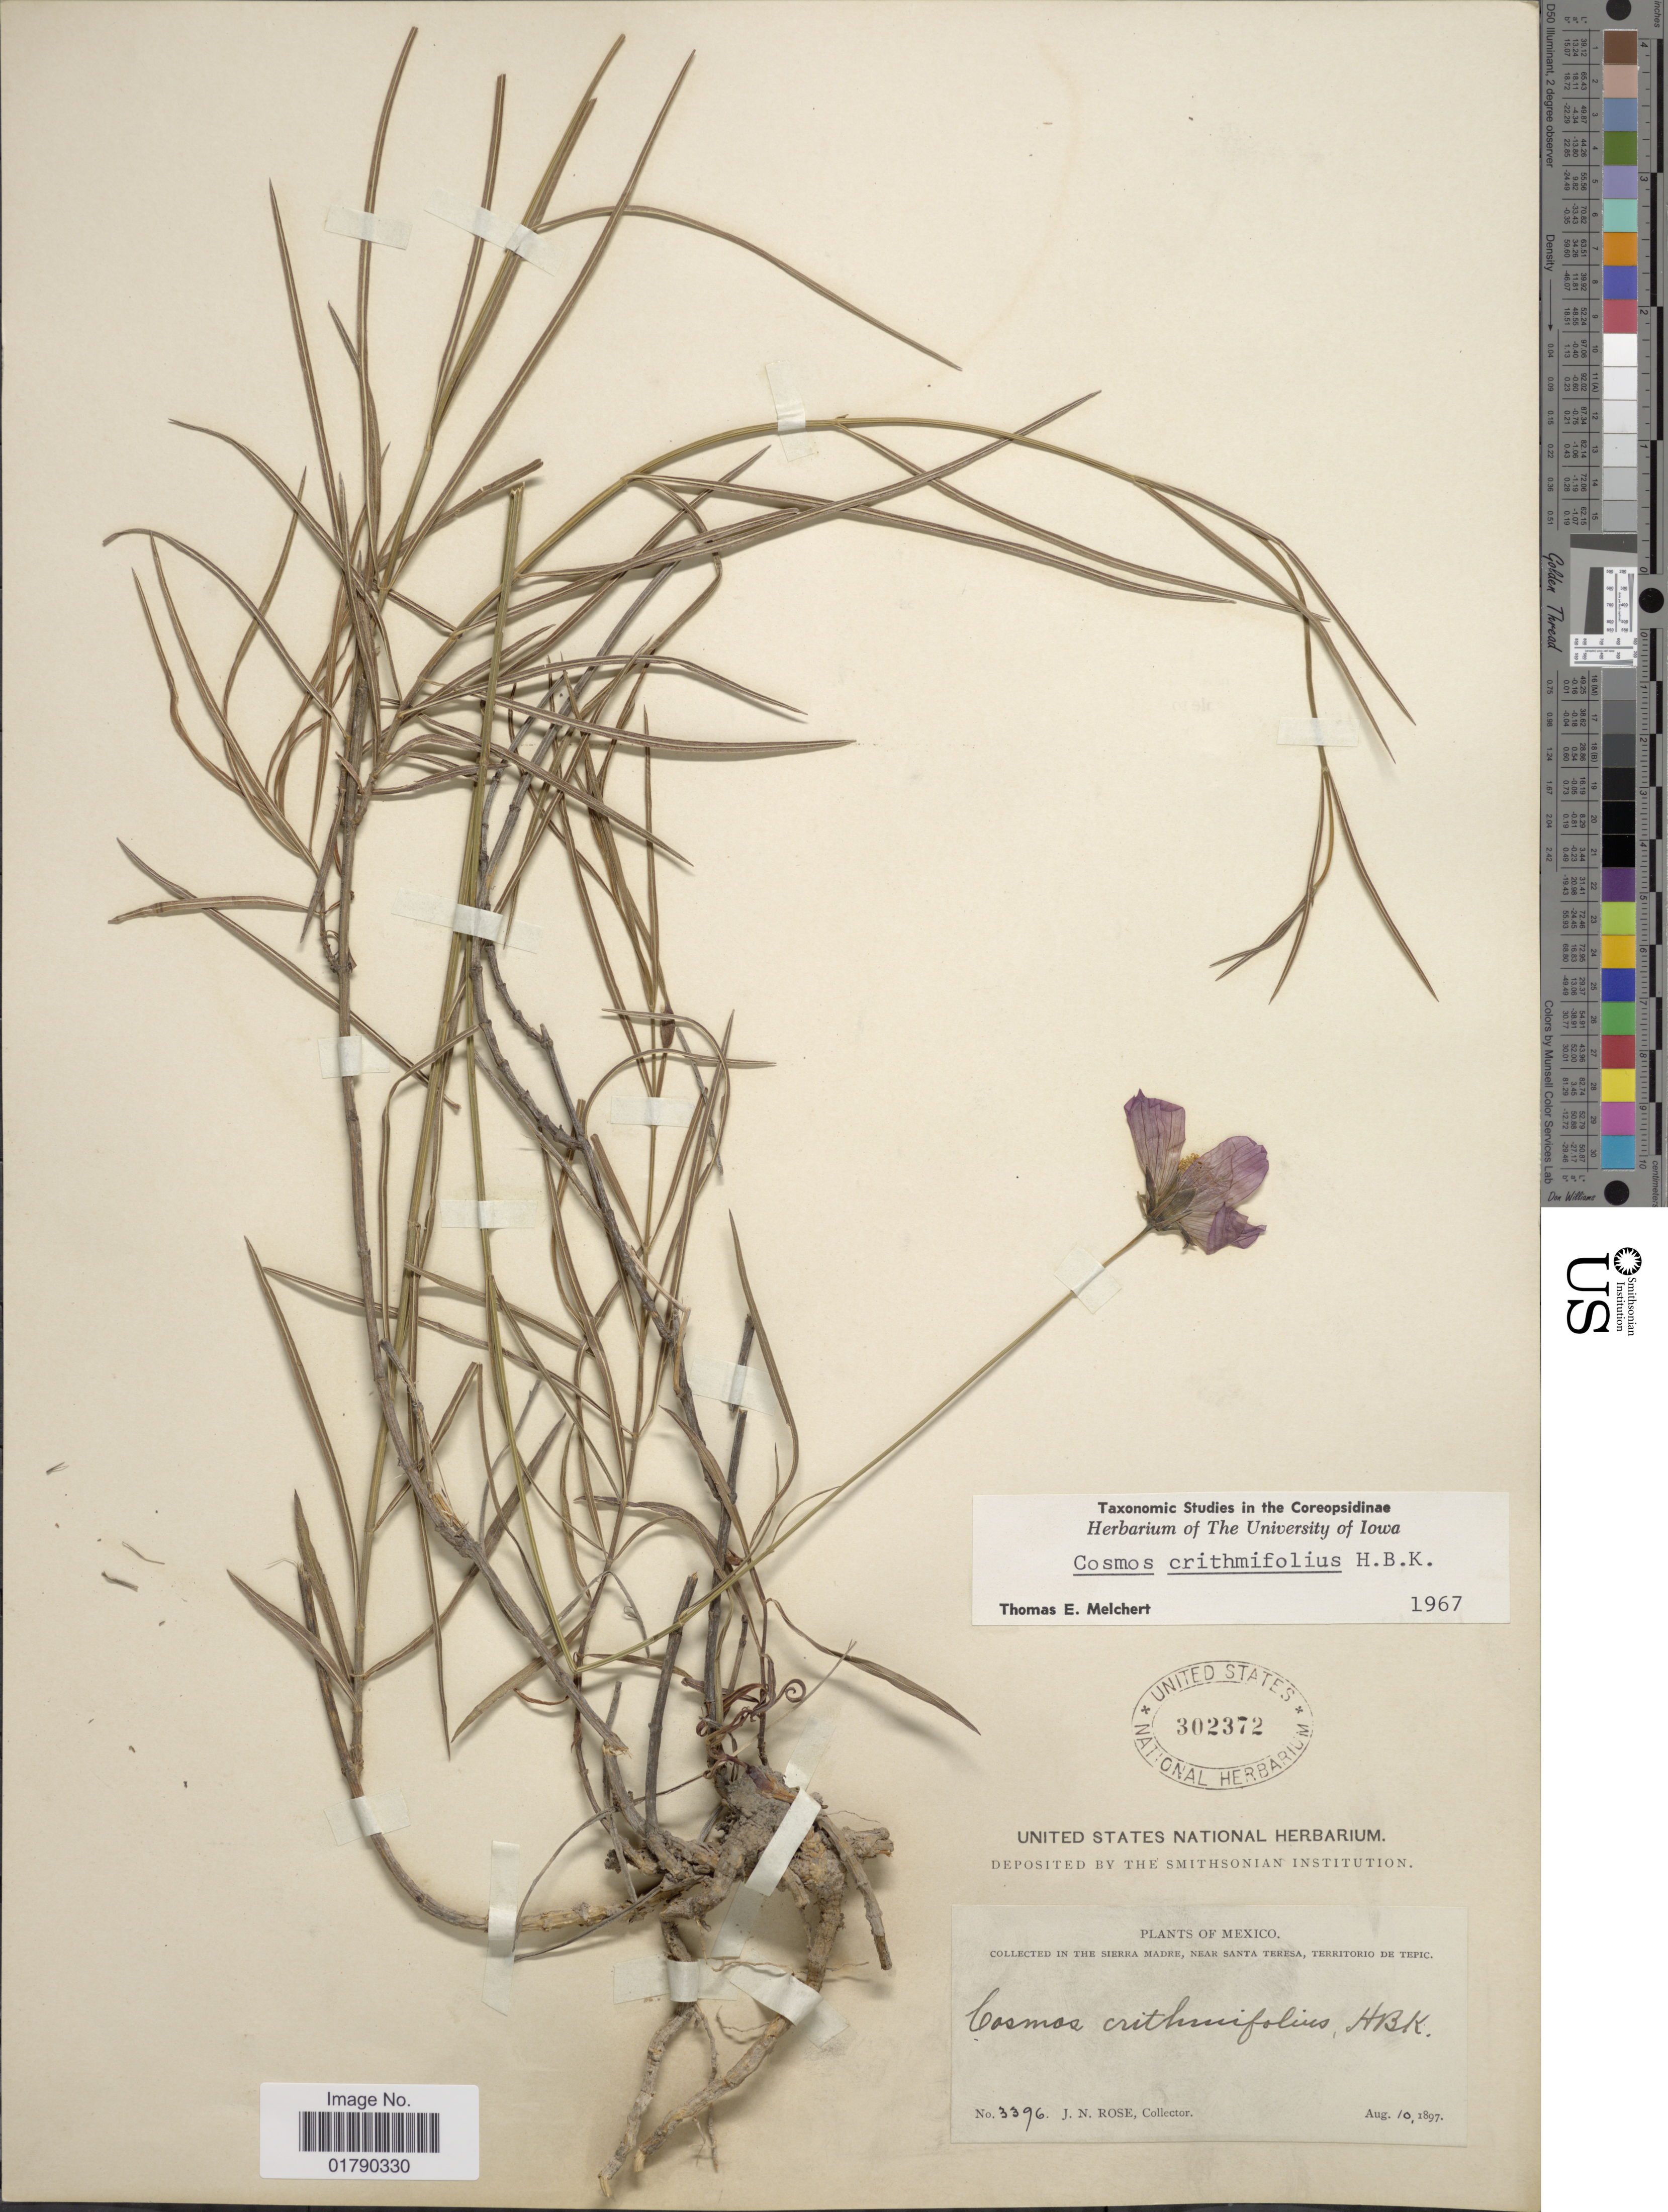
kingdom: Plantae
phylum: Tracheophyta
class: Magnoliopsida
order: Asterales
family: Asteraceae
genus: Cosmos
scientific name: Cosmos crithmifolius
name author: Kunth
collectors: J. N. Rose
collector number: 3396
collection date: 1897-08-10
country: Mexico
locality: Sierra Madre, near Santa Teresa, Territorio de Tepic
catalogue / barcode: US 302372